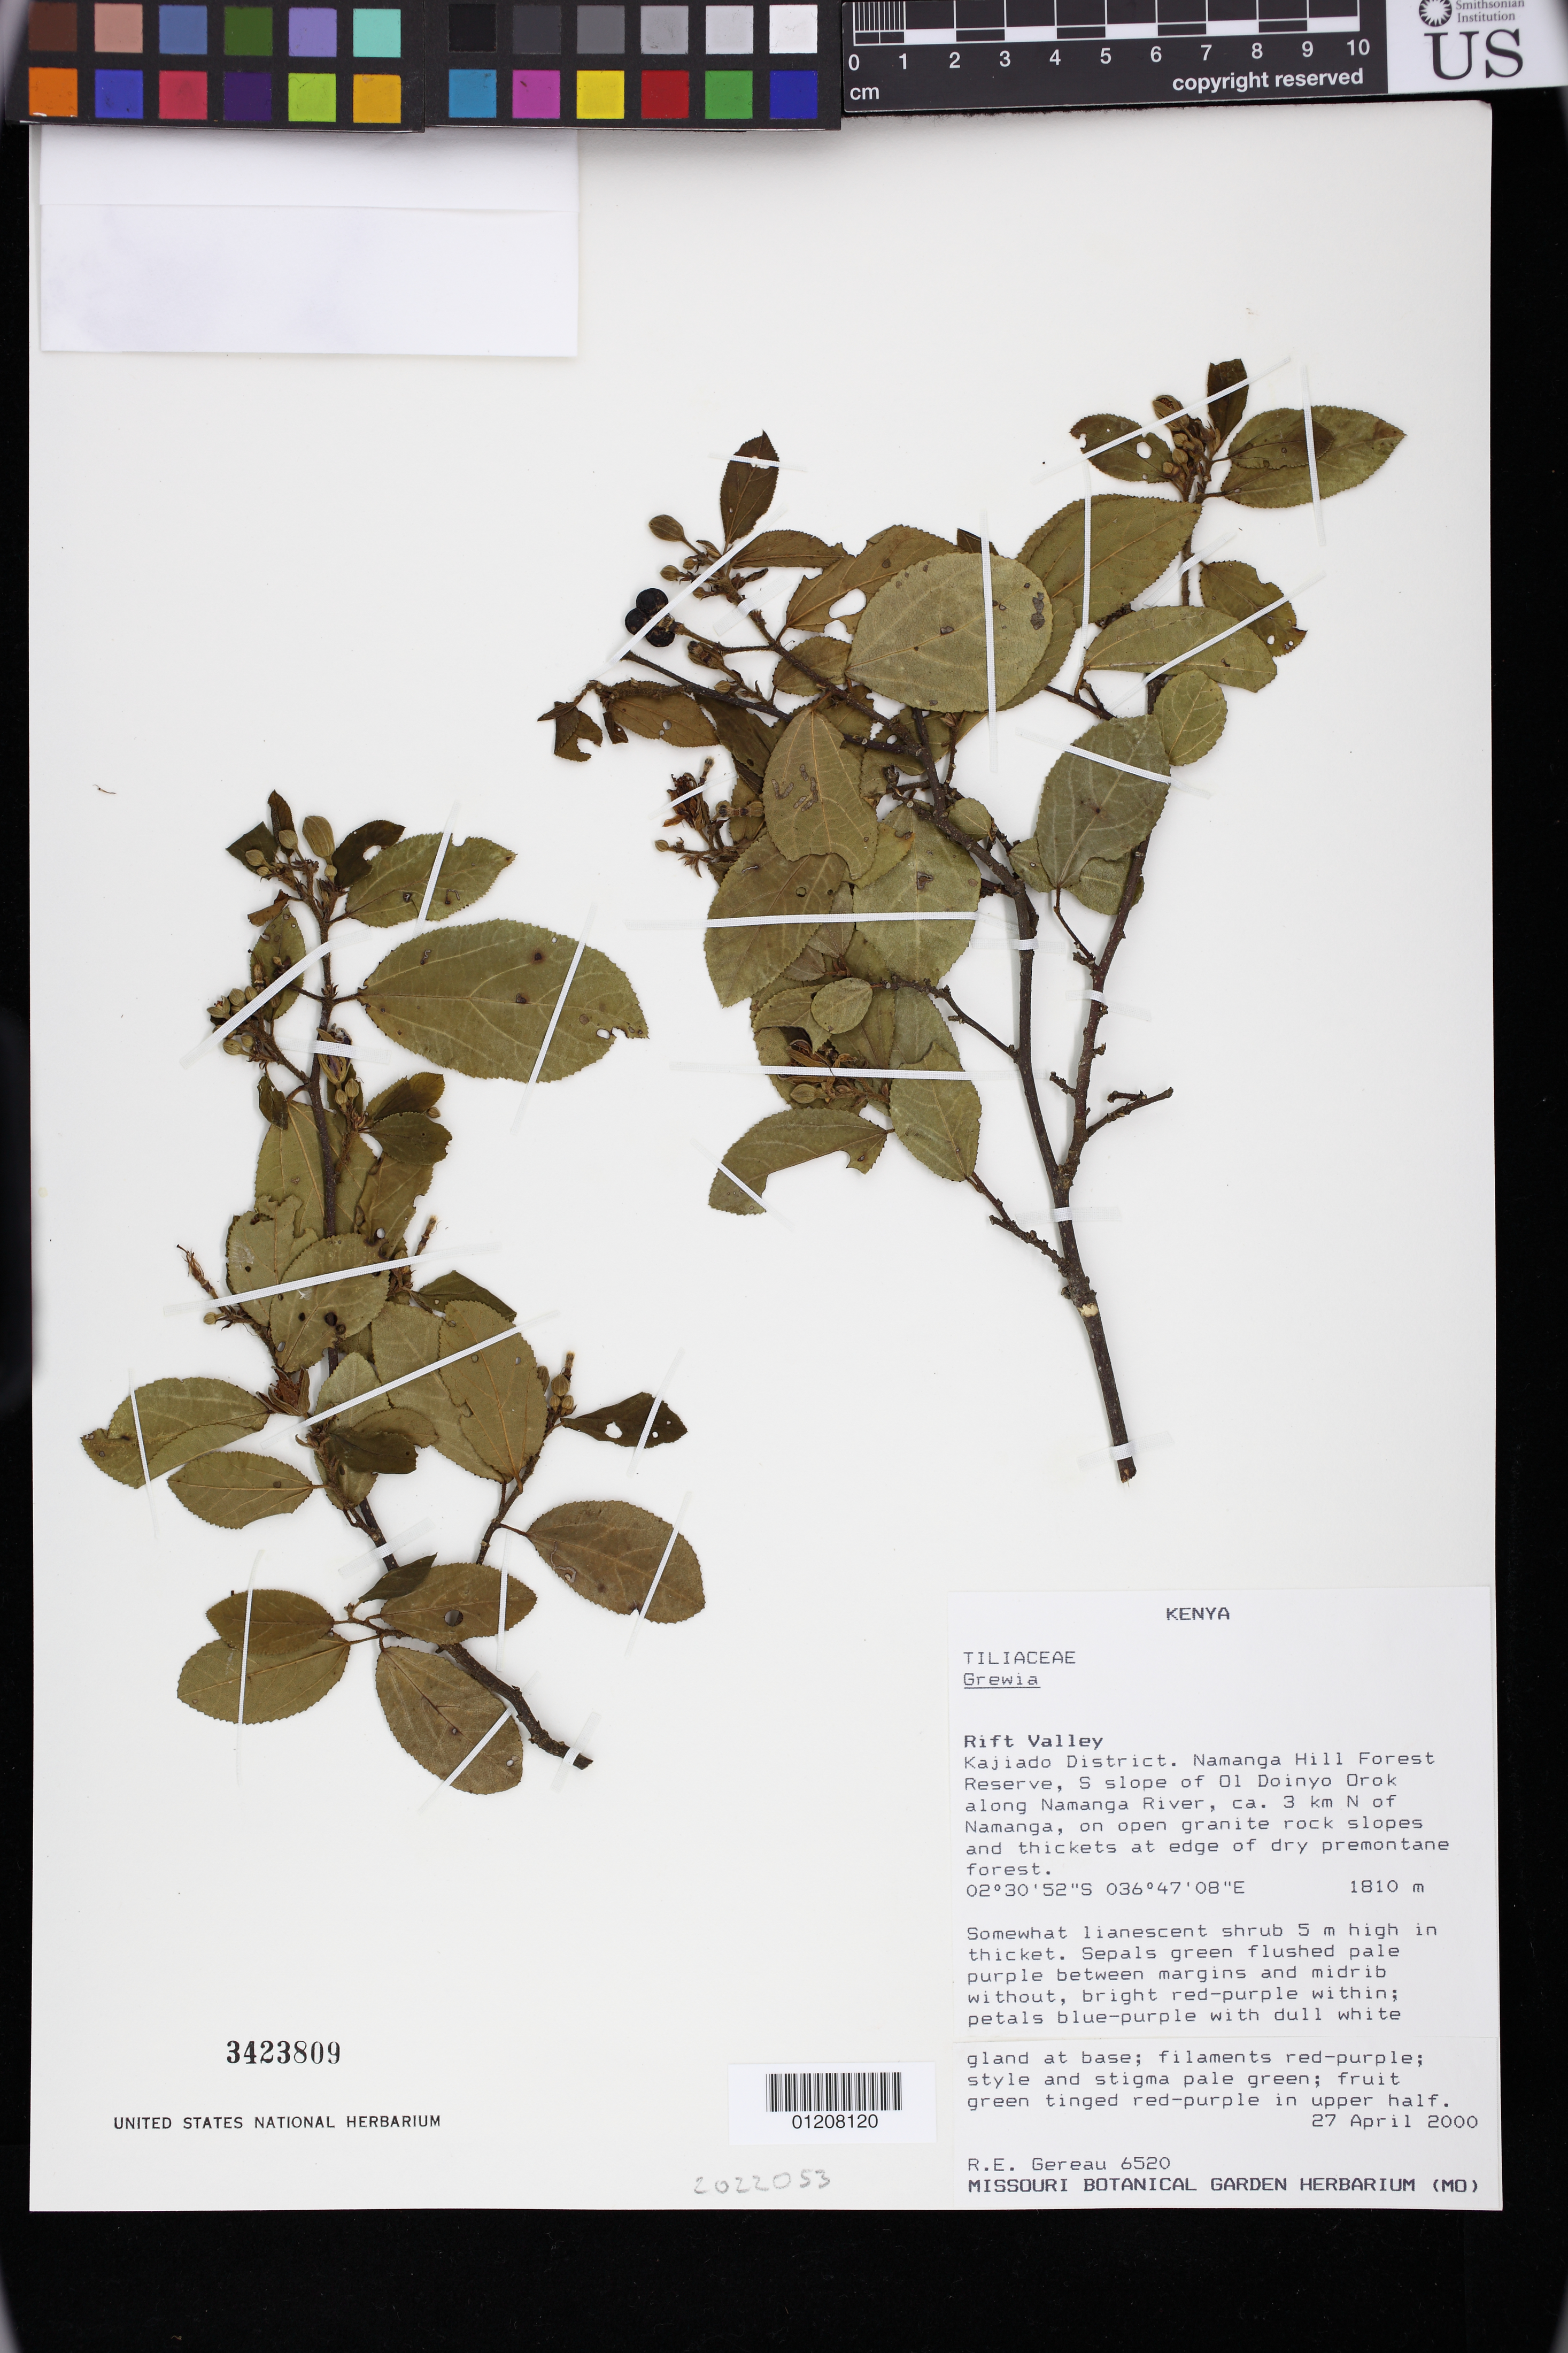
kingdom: Plantae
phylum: Tracheophyta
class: Magnoliopsida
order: Malvales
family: Malvaceae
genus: Grewia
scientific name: Grewia sp.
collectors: R. E. Gereau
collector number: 6520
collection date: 2000-04-27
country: Kenya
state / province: Kajiado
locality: Namanga Hill Forest Reserve, S slope of 01 Doinyo Orok along Namanga River, ca. 3 km N of Namanga, on open granite rock slopes and thickets at edge of dry premontane forest.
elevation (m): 1810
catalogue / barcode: US 3423809